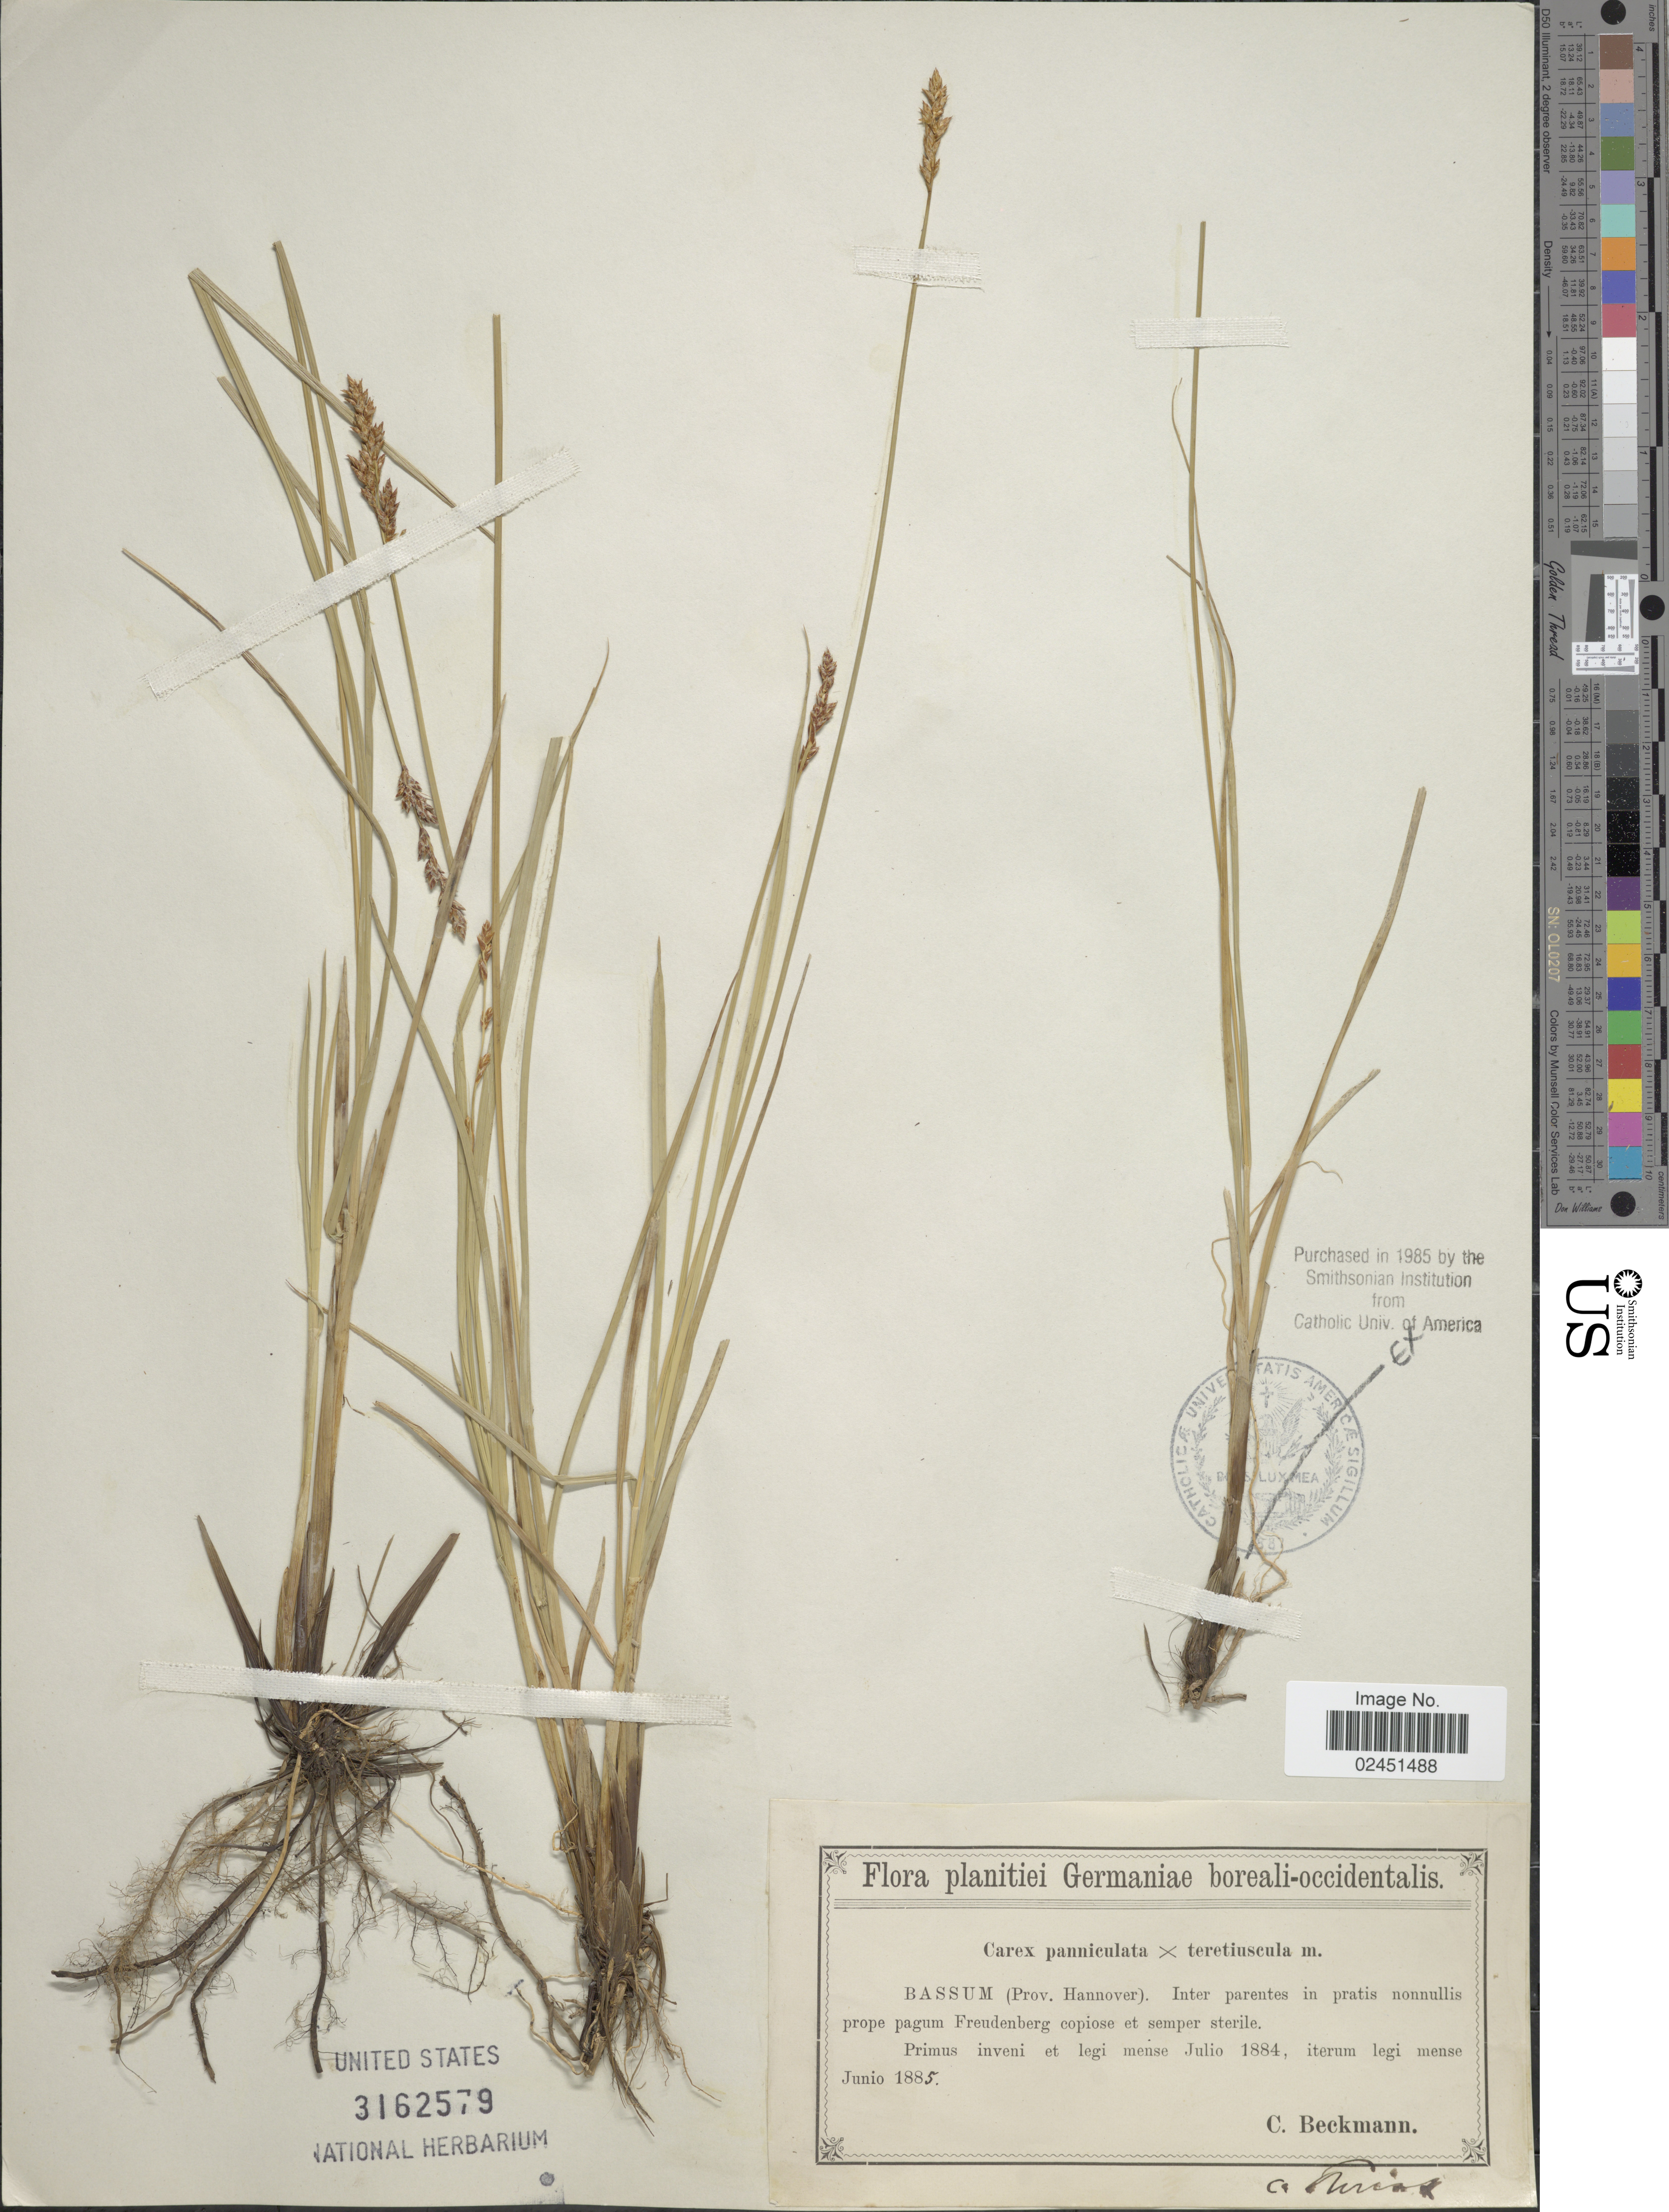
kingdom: Plantae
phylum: Tracheophyta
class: Liliopsida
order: Poales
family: Cyperaceae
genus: Carex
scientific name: Carex paniculata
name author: L.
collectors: C. Beckmann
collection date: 1884-07/1885-06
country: Germany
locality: Germaniae boreali-occidentalis. Bassum (Prov. Hannover). Inter parentes in pratis nonnullis prope pagum Freudenberg copiose et semper sterile.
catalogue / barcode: US 3162579